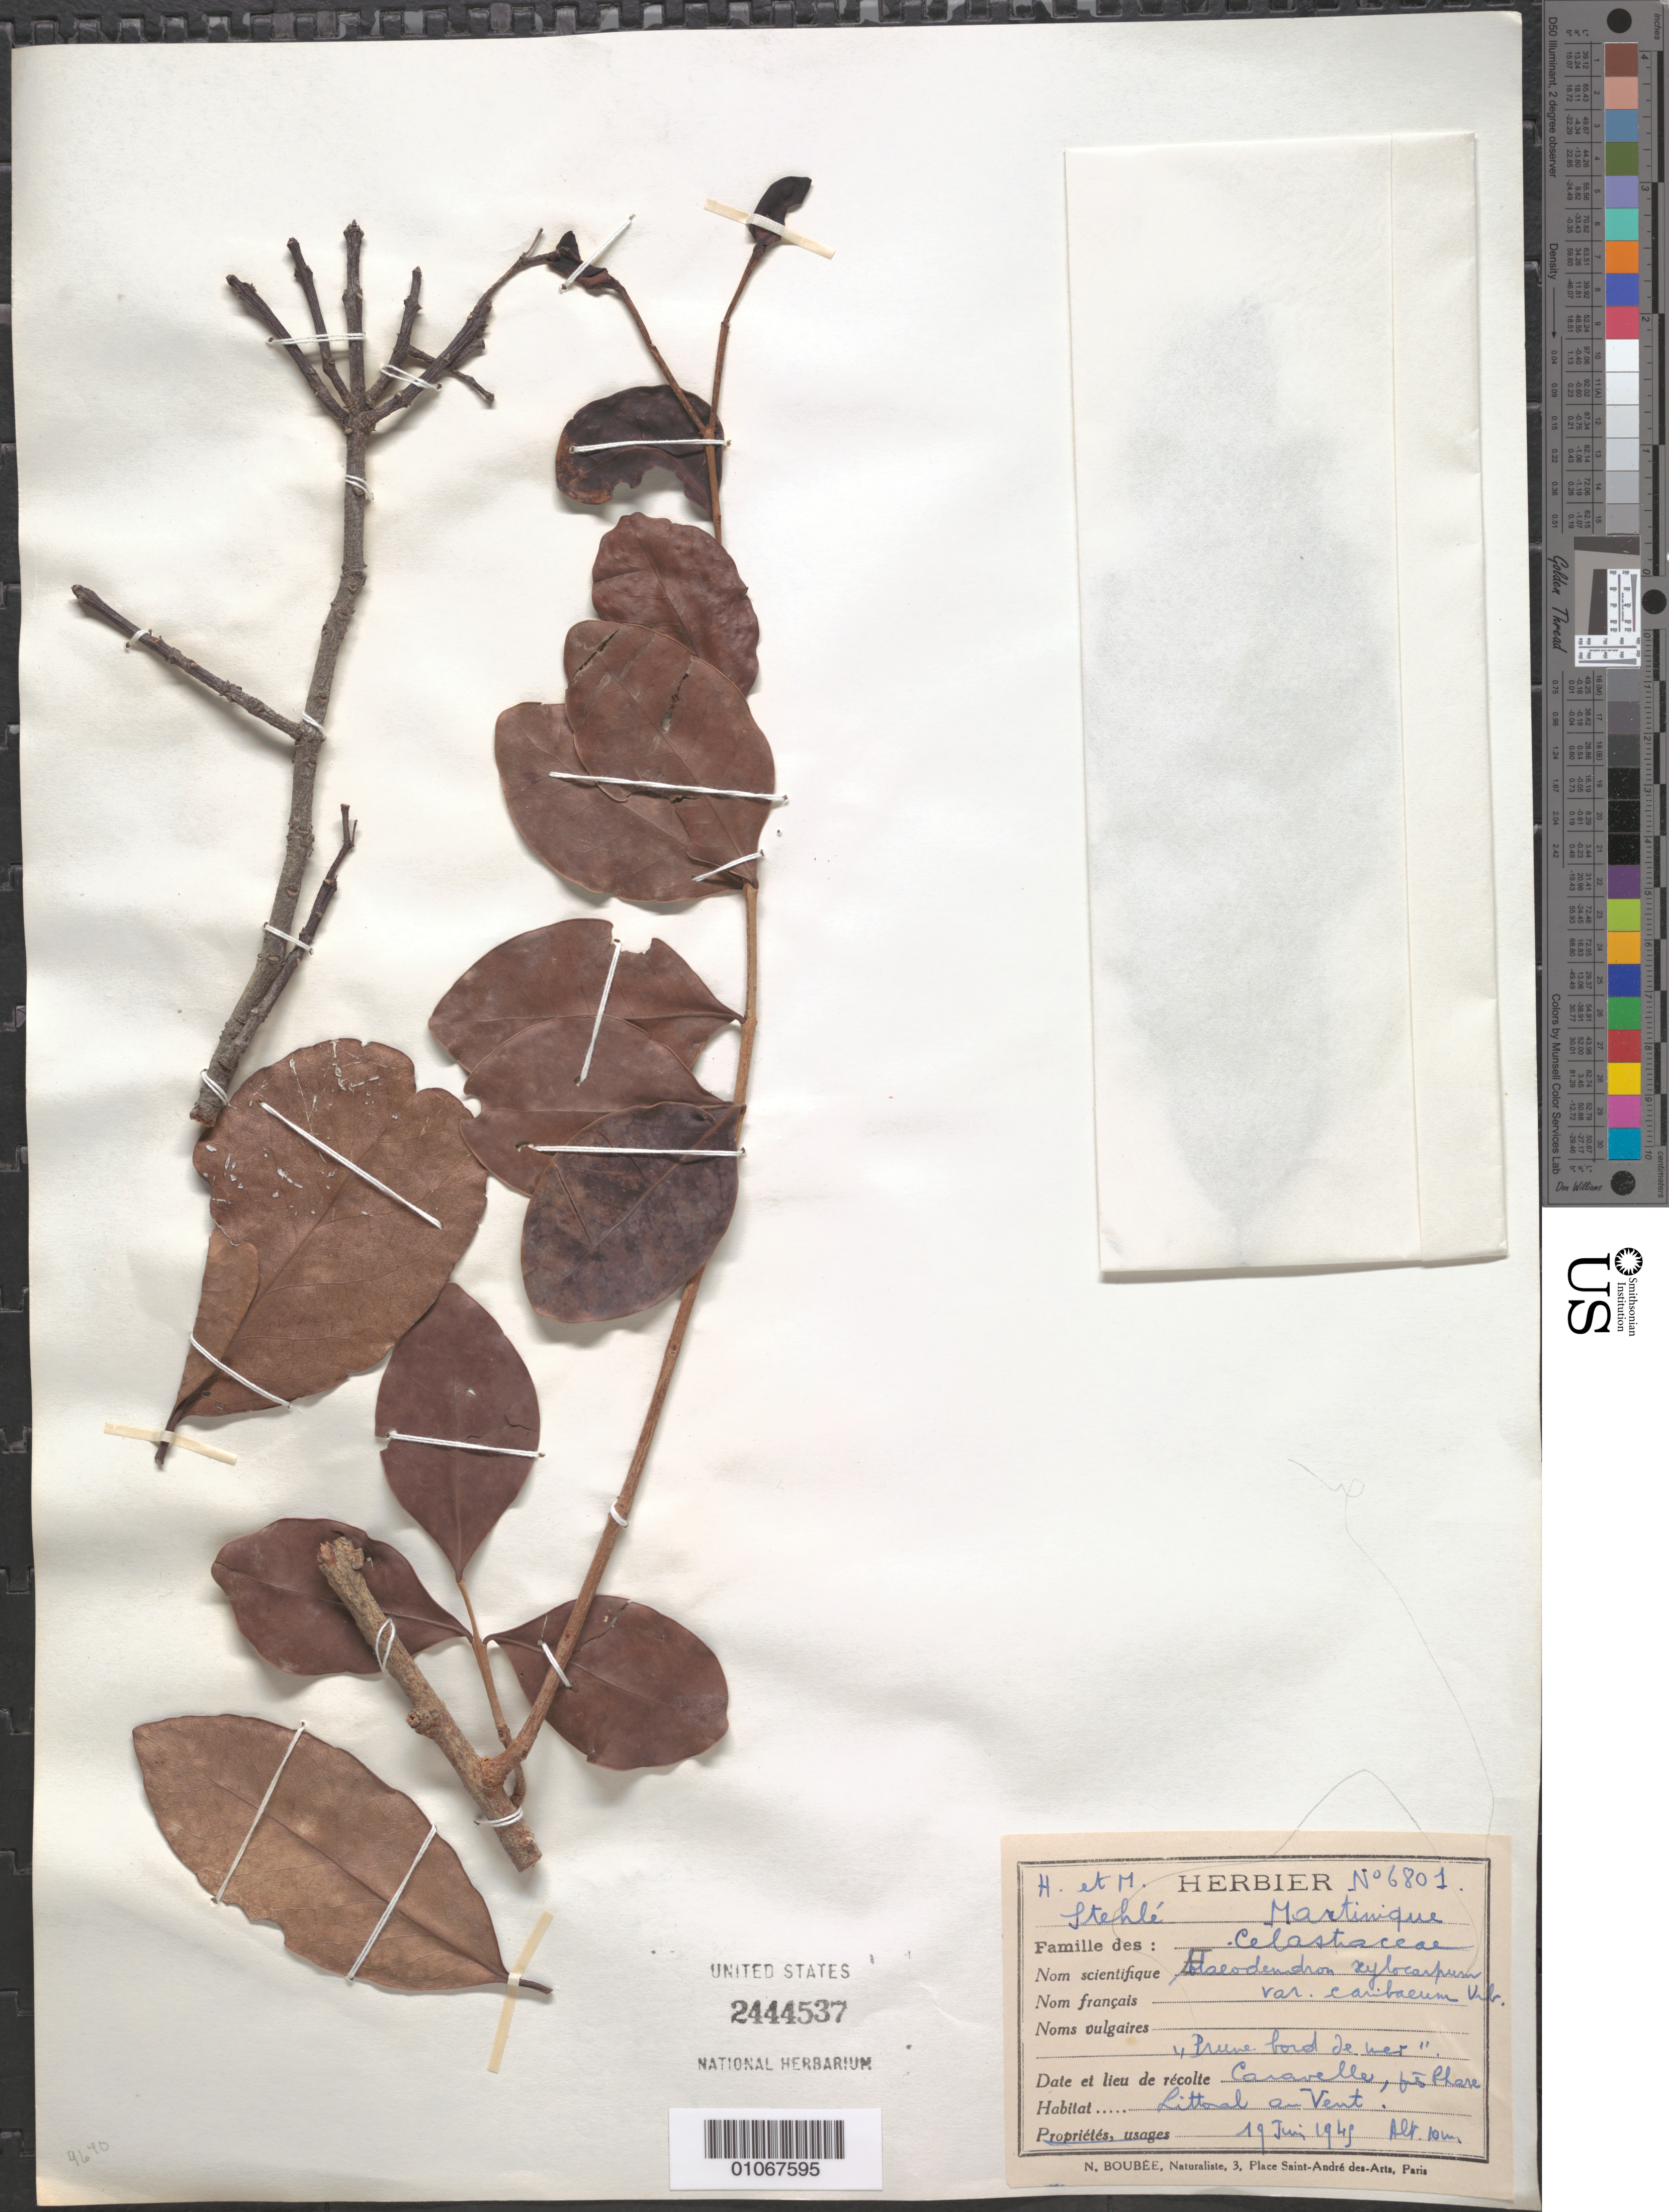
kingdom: Plantae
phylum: Tracheophyta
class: Magnoliopsida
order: Celastrales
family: Celastraceae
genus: Elaeodendron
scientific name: Elaeodendron xylocarpum var. caribaeum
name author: Urb.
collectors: H. Stehlé & M. Stehlé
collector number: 6801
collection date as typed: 19 Jun 1945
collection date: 1945-06-19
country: Martinique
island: Martinique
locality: Littoral on vent.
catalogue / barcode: US 2444537